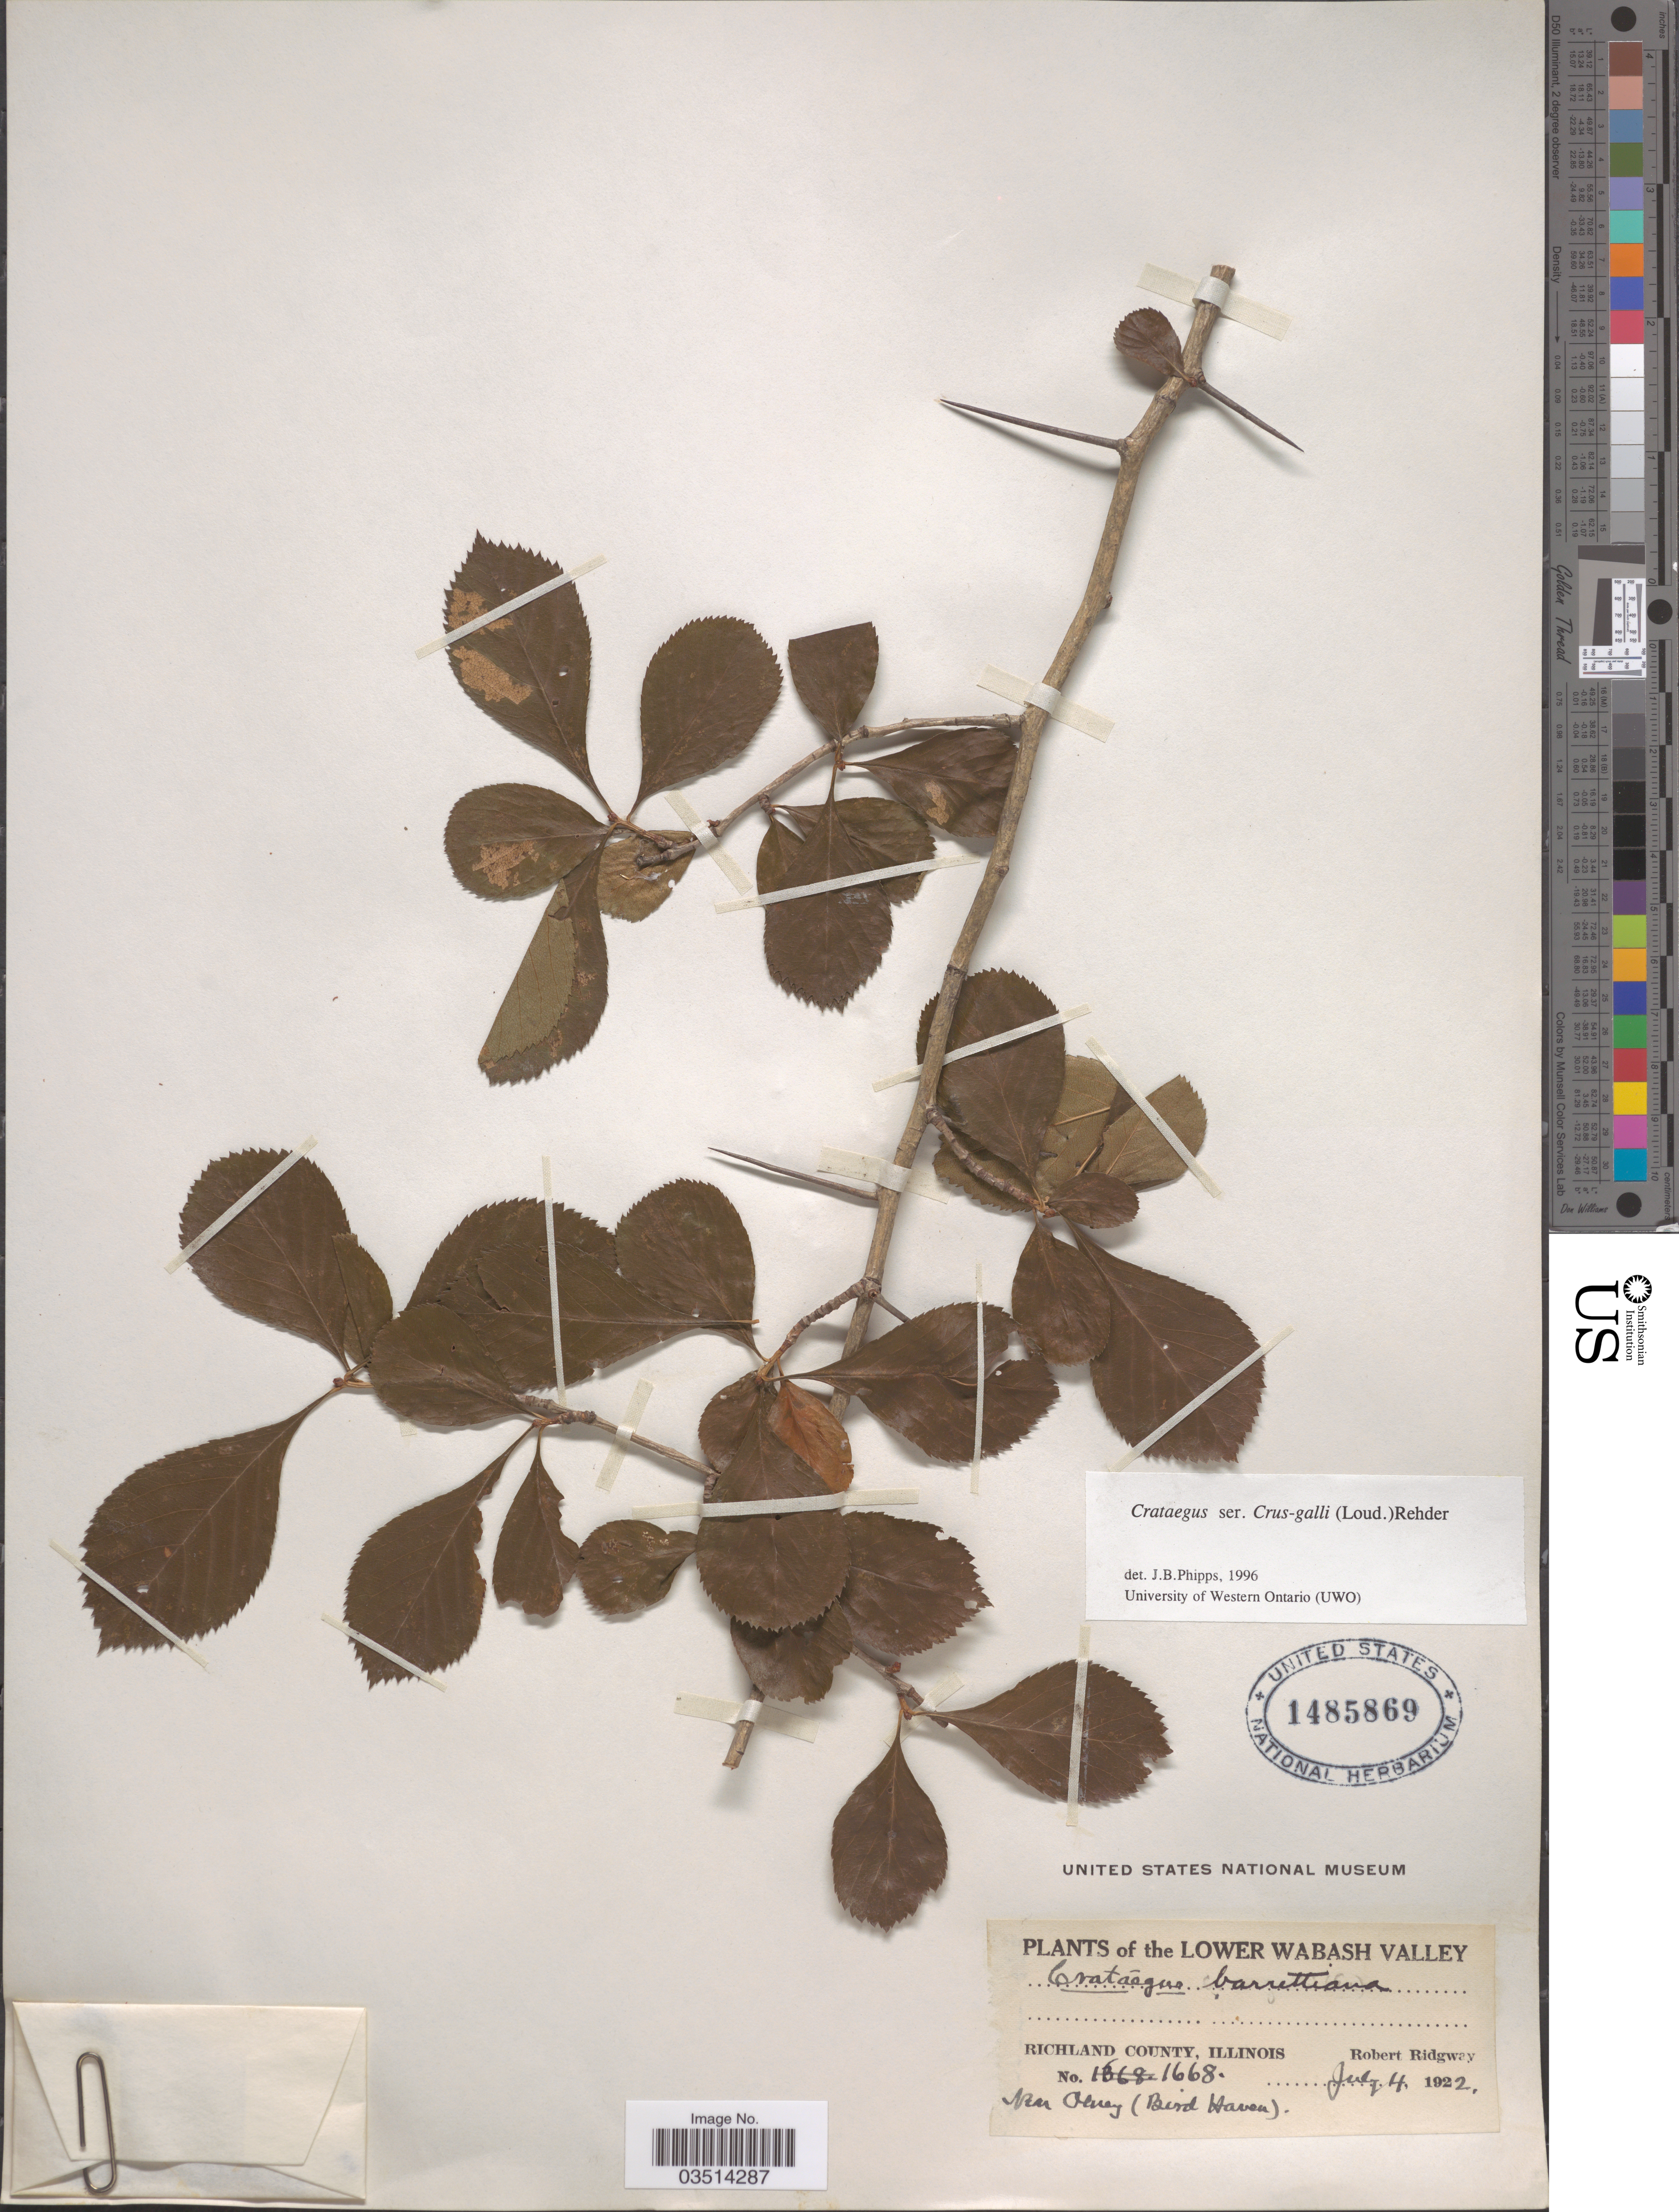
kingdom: Plantae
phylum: Tracheophyta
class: Magnoliopsida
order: Rosales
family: Rosaceae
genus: Crataegus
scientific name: Crataegus crus-galli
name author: L.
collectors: R. Ridgway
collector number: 1668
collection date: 1922-07-04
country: United States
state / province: Illinois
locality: Lower Wabash Valley. Richland County. Near Olney (Bird Haven).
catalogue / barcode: US 1485869